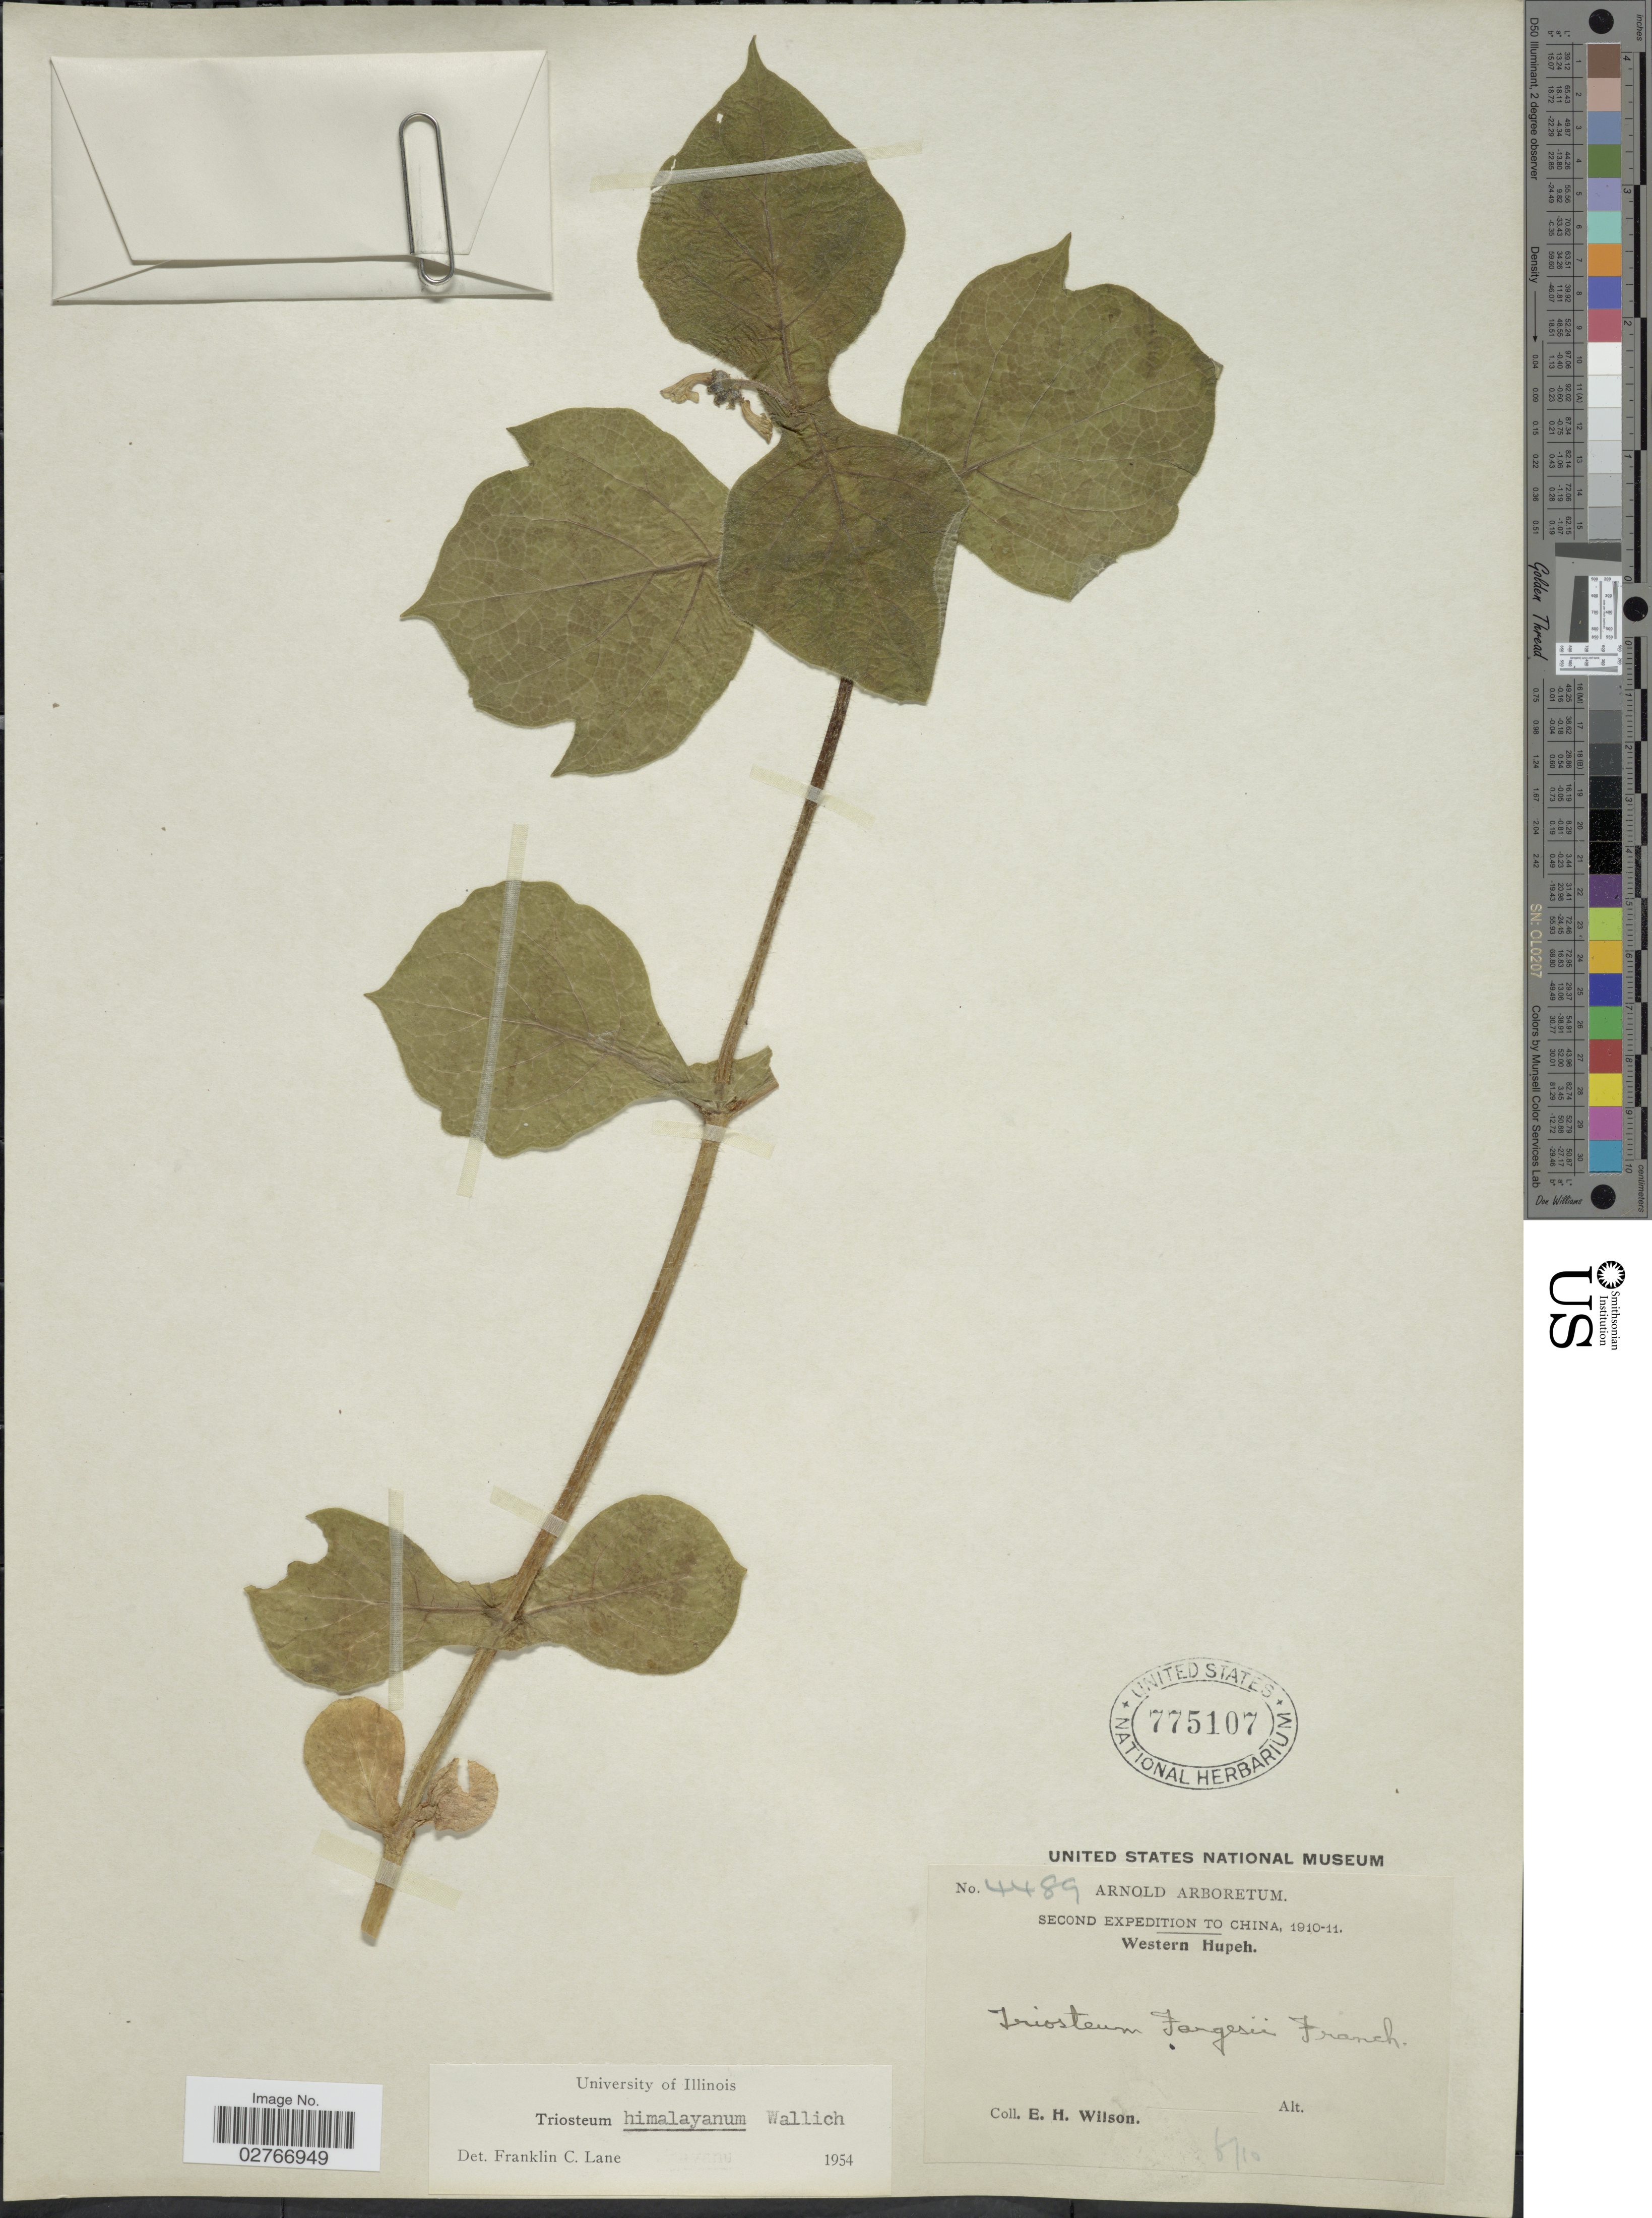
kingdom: Plantae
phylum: Tracheophyta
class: Magnoliopsida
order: Dipsacales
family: Caprifoliaceae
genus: Triosteum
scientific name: Triosteum himalayanum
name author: Wall.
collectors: E. Wilson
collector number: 4489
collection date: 1910-06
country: China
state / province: Hubei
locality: Western Hupeh.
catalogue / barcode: US 775107